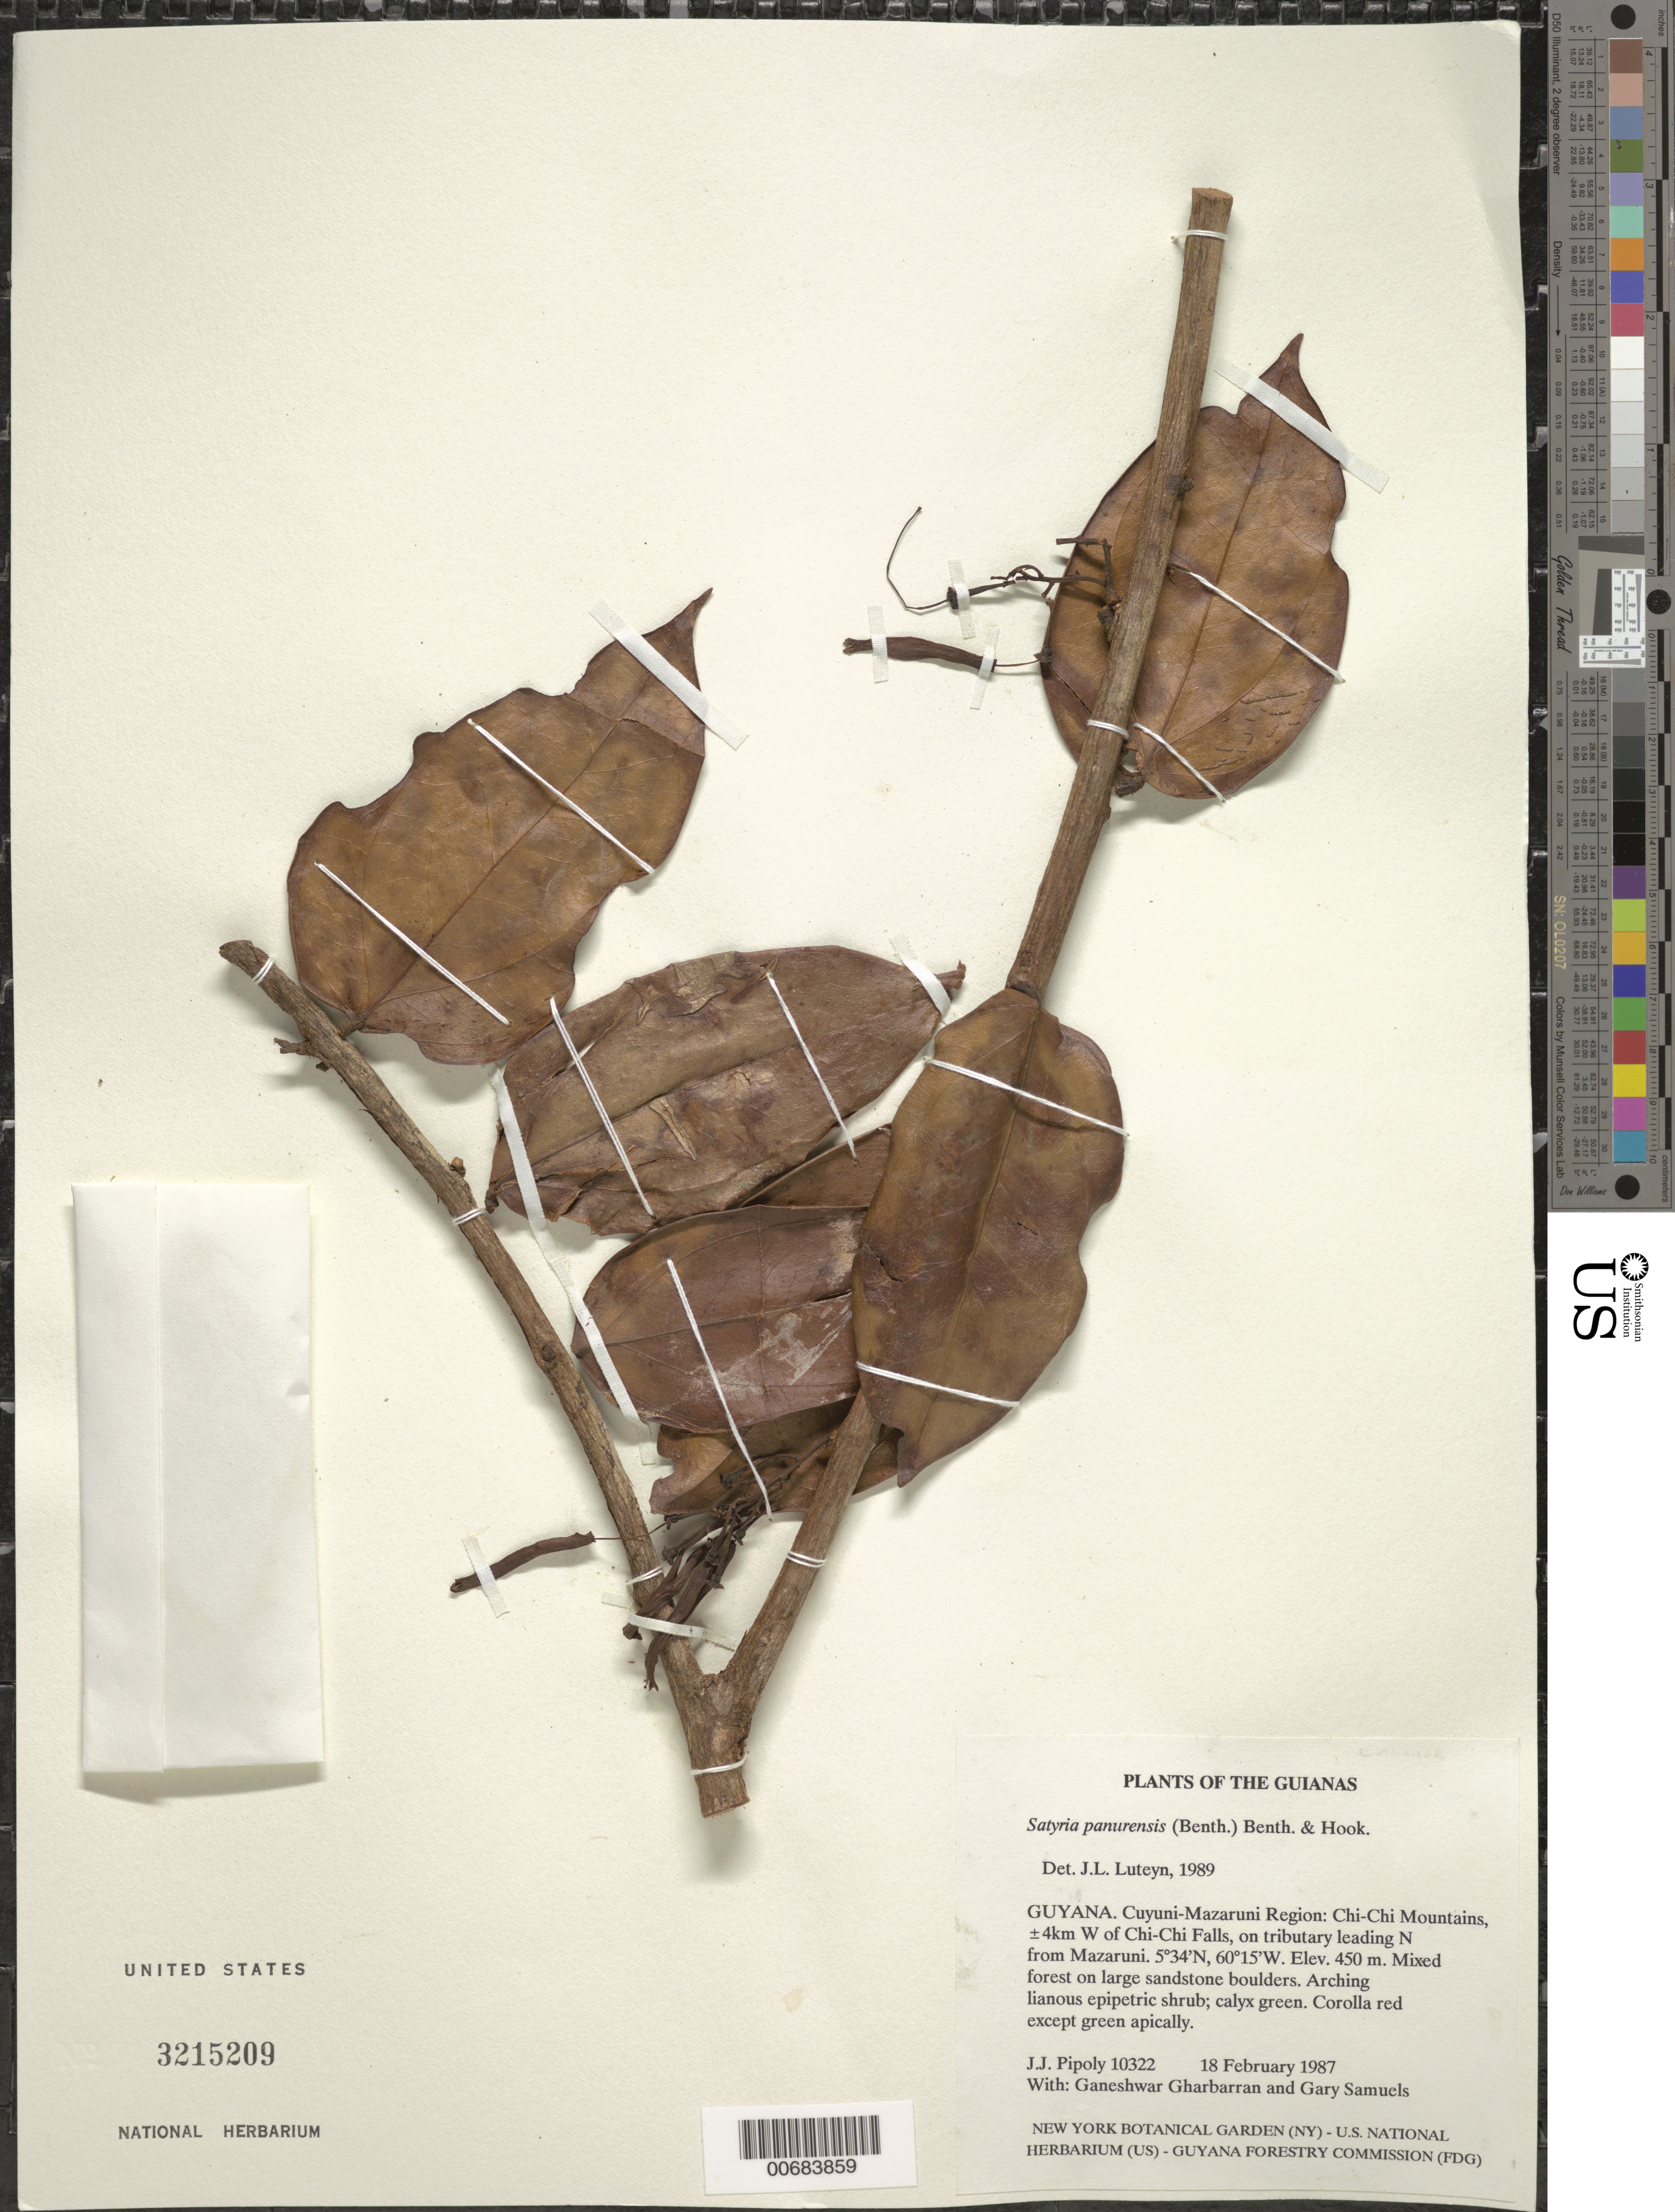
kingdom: Plantae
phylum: Tracheophyta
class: Magnoliopsida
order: Ericales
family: Ericaceae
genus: Satyria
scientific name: Satyria panurensis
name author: (Benth. ex Meisn.) Benth. & Hook. f. ex Nied.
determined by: Luteyn, J. L.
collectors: J. J. Pipoly, G. Gharbarran & G. Samuels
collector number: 10322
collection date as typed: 18 February 1987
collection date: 1987-02-18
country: Guyana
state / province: Cuyuni-Mazaruni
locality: Chi-Chi Mountains, ±4km W of Chi-Chi Falls, on tributary leading N from Mazaruni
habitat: Mixed forest on large sandstone boulders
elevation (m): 450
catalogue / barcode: US 3215209